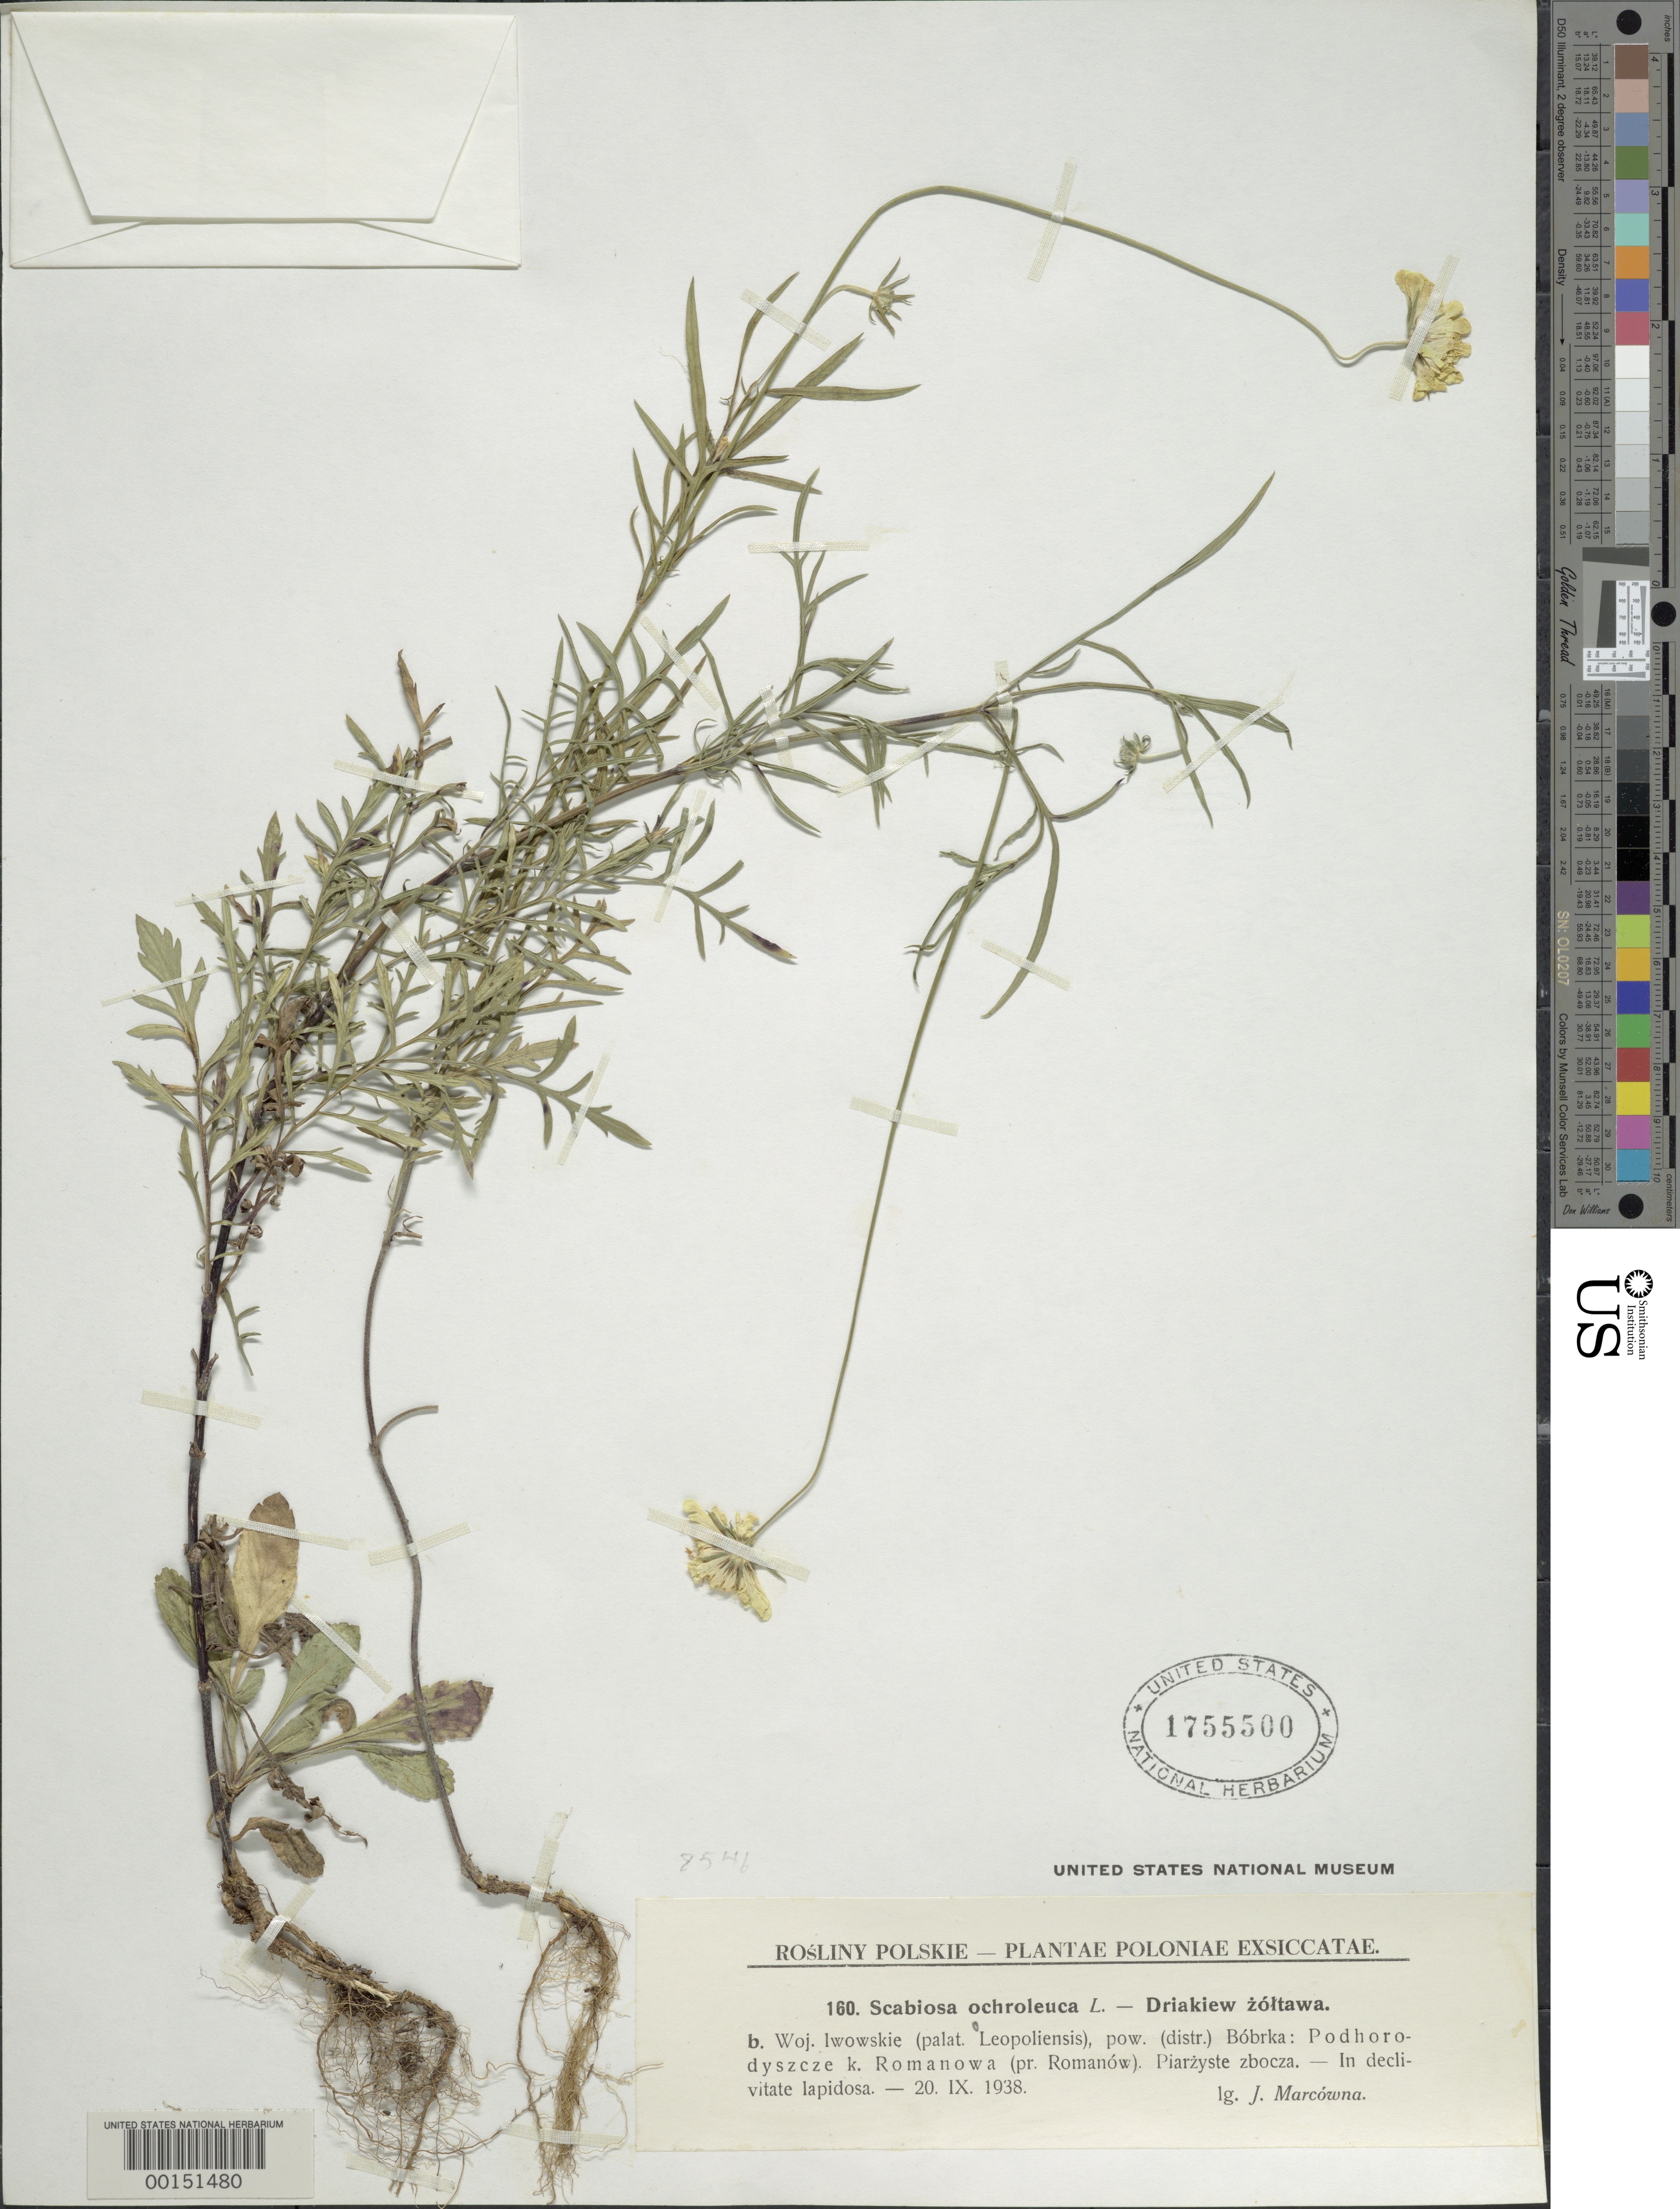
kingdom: Plantae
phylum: Tracheophyta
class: Magnoliopsida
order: Dipsacales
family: Caprifoliaceae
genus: Scabiosa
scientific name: Scabiosa ochroleuca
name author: L.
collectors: J. Marcowna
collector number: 160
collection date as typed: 20 Sep 1938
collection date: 1938-09-20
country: Poland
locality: Bobrka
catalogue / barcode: US 1755500